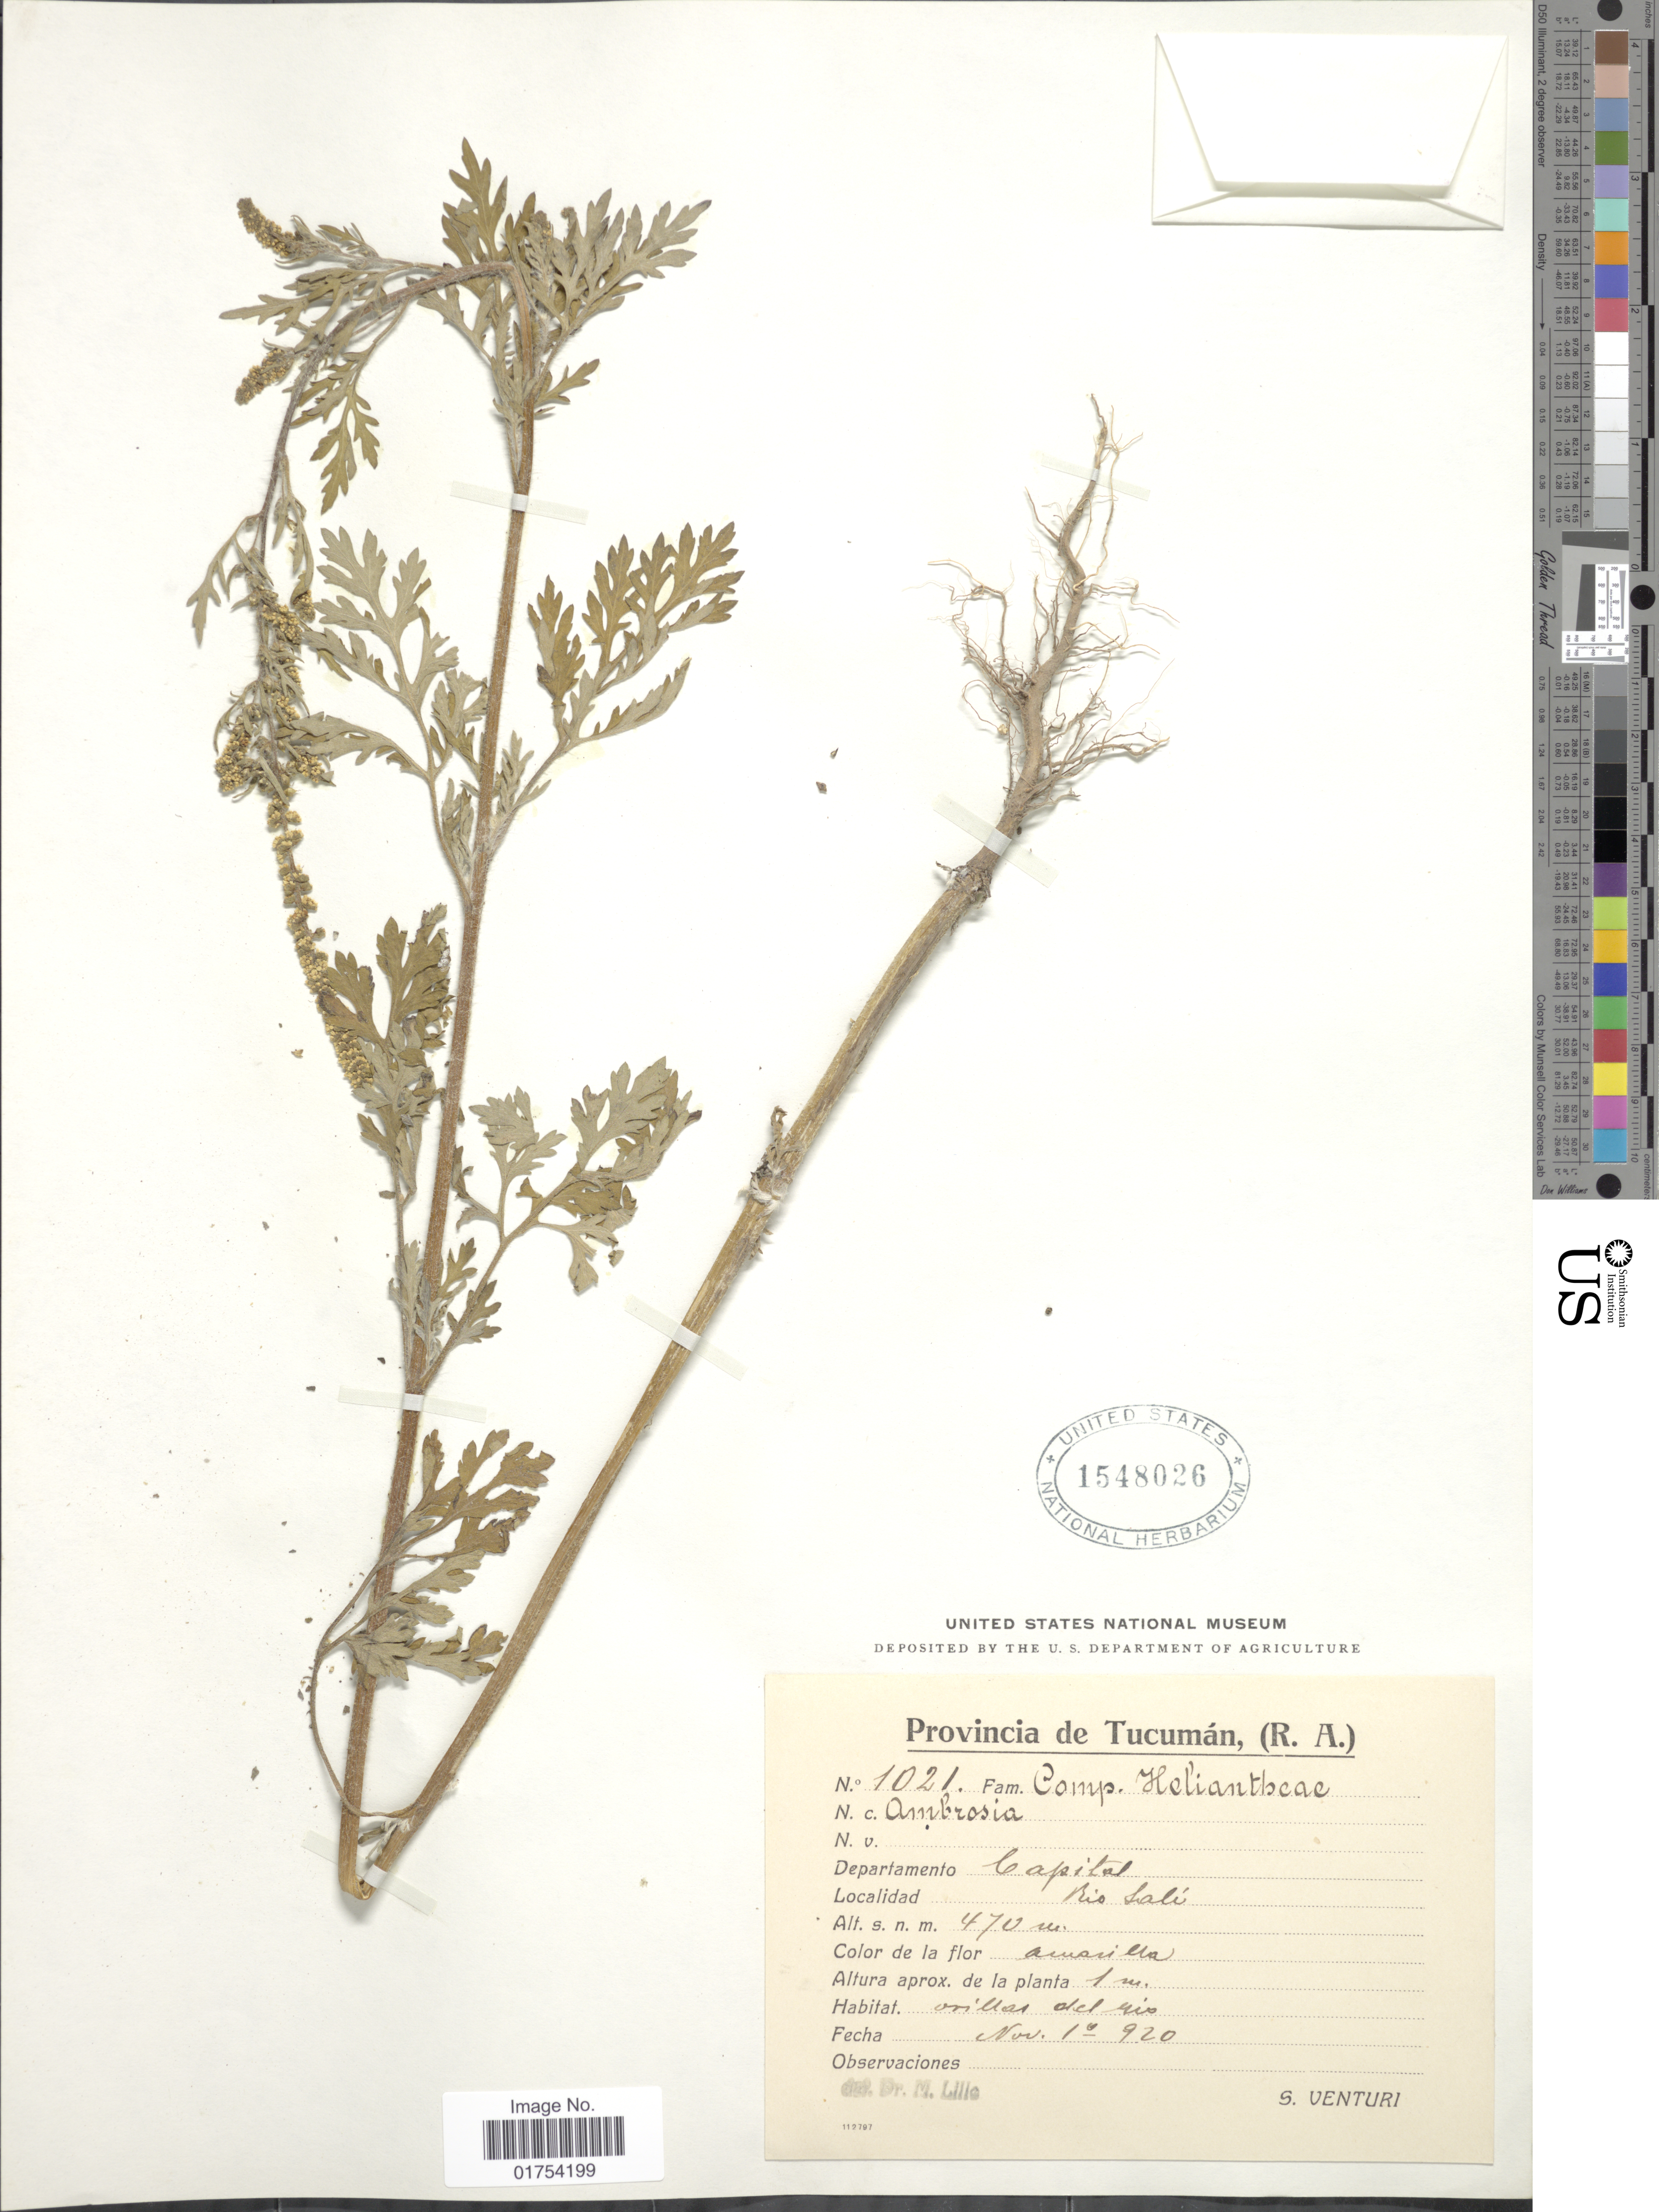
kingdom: Plantae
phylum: Tracheophyta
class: Magnoliopsida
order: Asterales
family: Asteraceae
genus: Ambrosia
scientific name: Ambrosia sp.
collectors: S. Venturi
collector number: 1021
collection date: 1920-11-01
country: Argentina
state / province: Tucumán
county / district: Capital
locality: Rio Sali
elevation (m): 470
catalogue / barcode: US 1548026